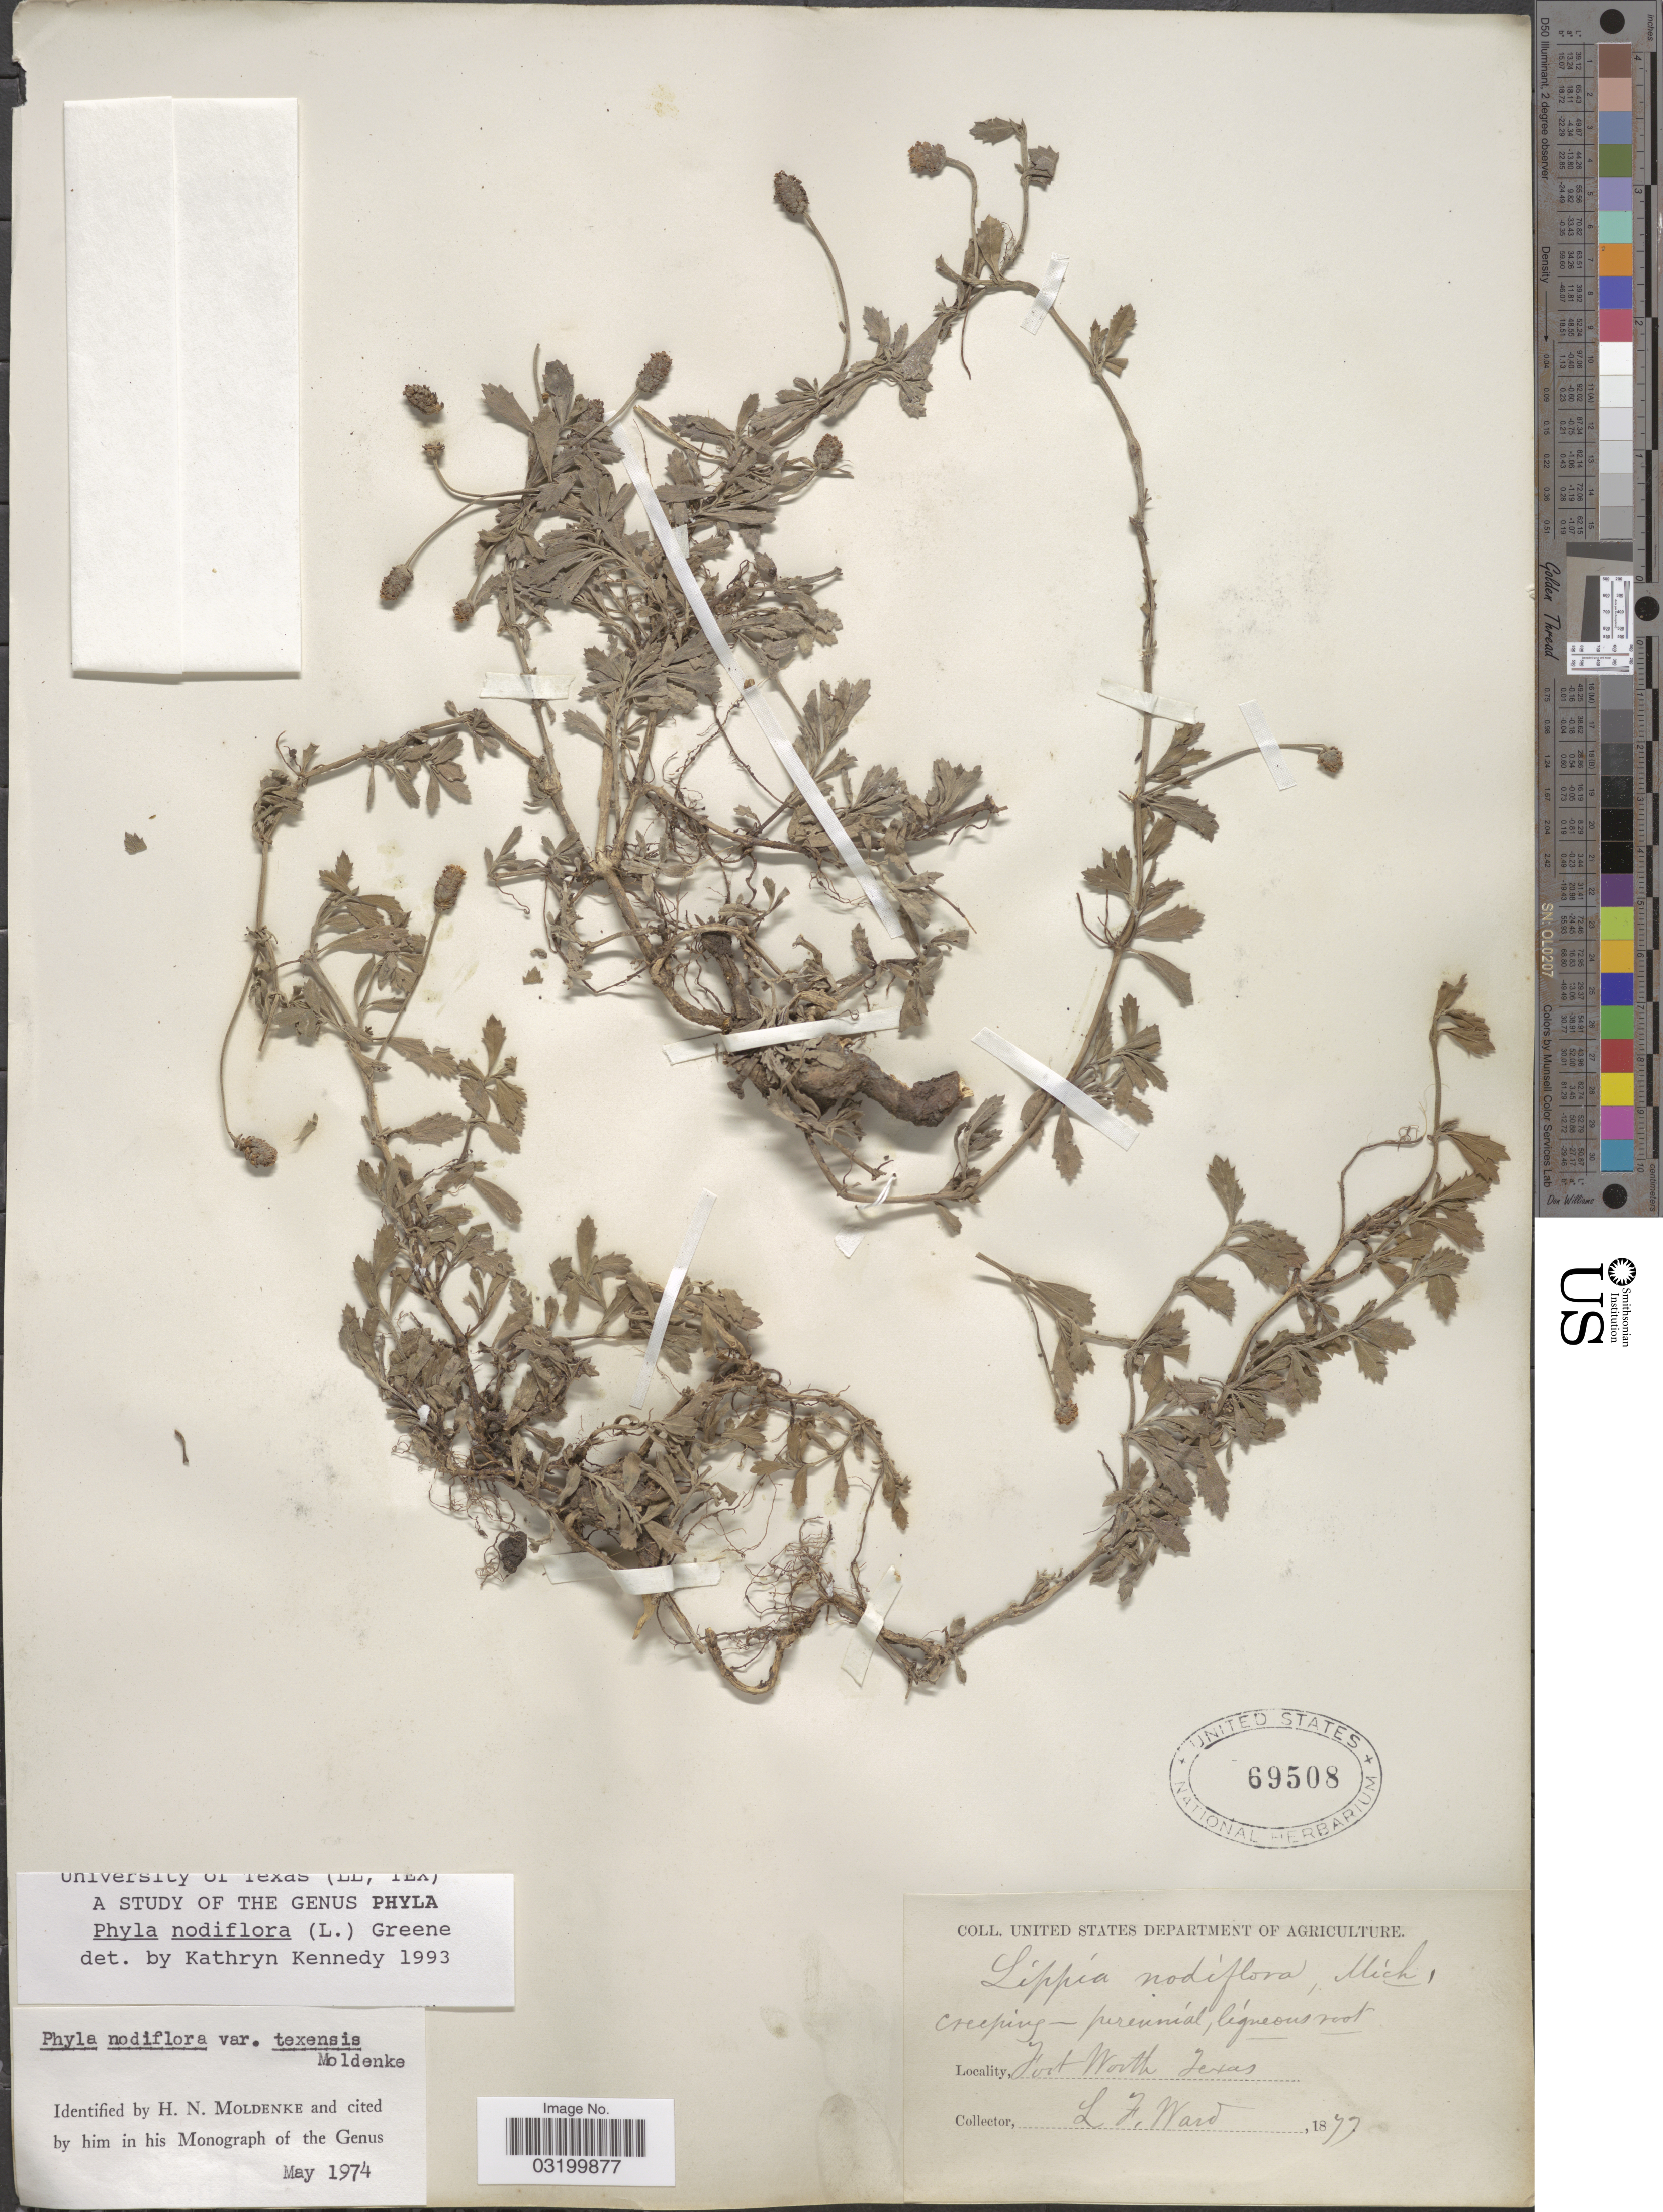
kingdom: Plantae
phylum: Tracheophyta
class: Magnoliopsida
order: Lamiales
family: Verbenaceae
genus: Phyla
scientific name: Phyla nodiflora var. nodiflora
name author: (L.) Greene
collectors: L. Ward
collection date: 1877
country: United States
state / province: Texas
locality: Fort Worth.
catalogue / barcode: US 69508